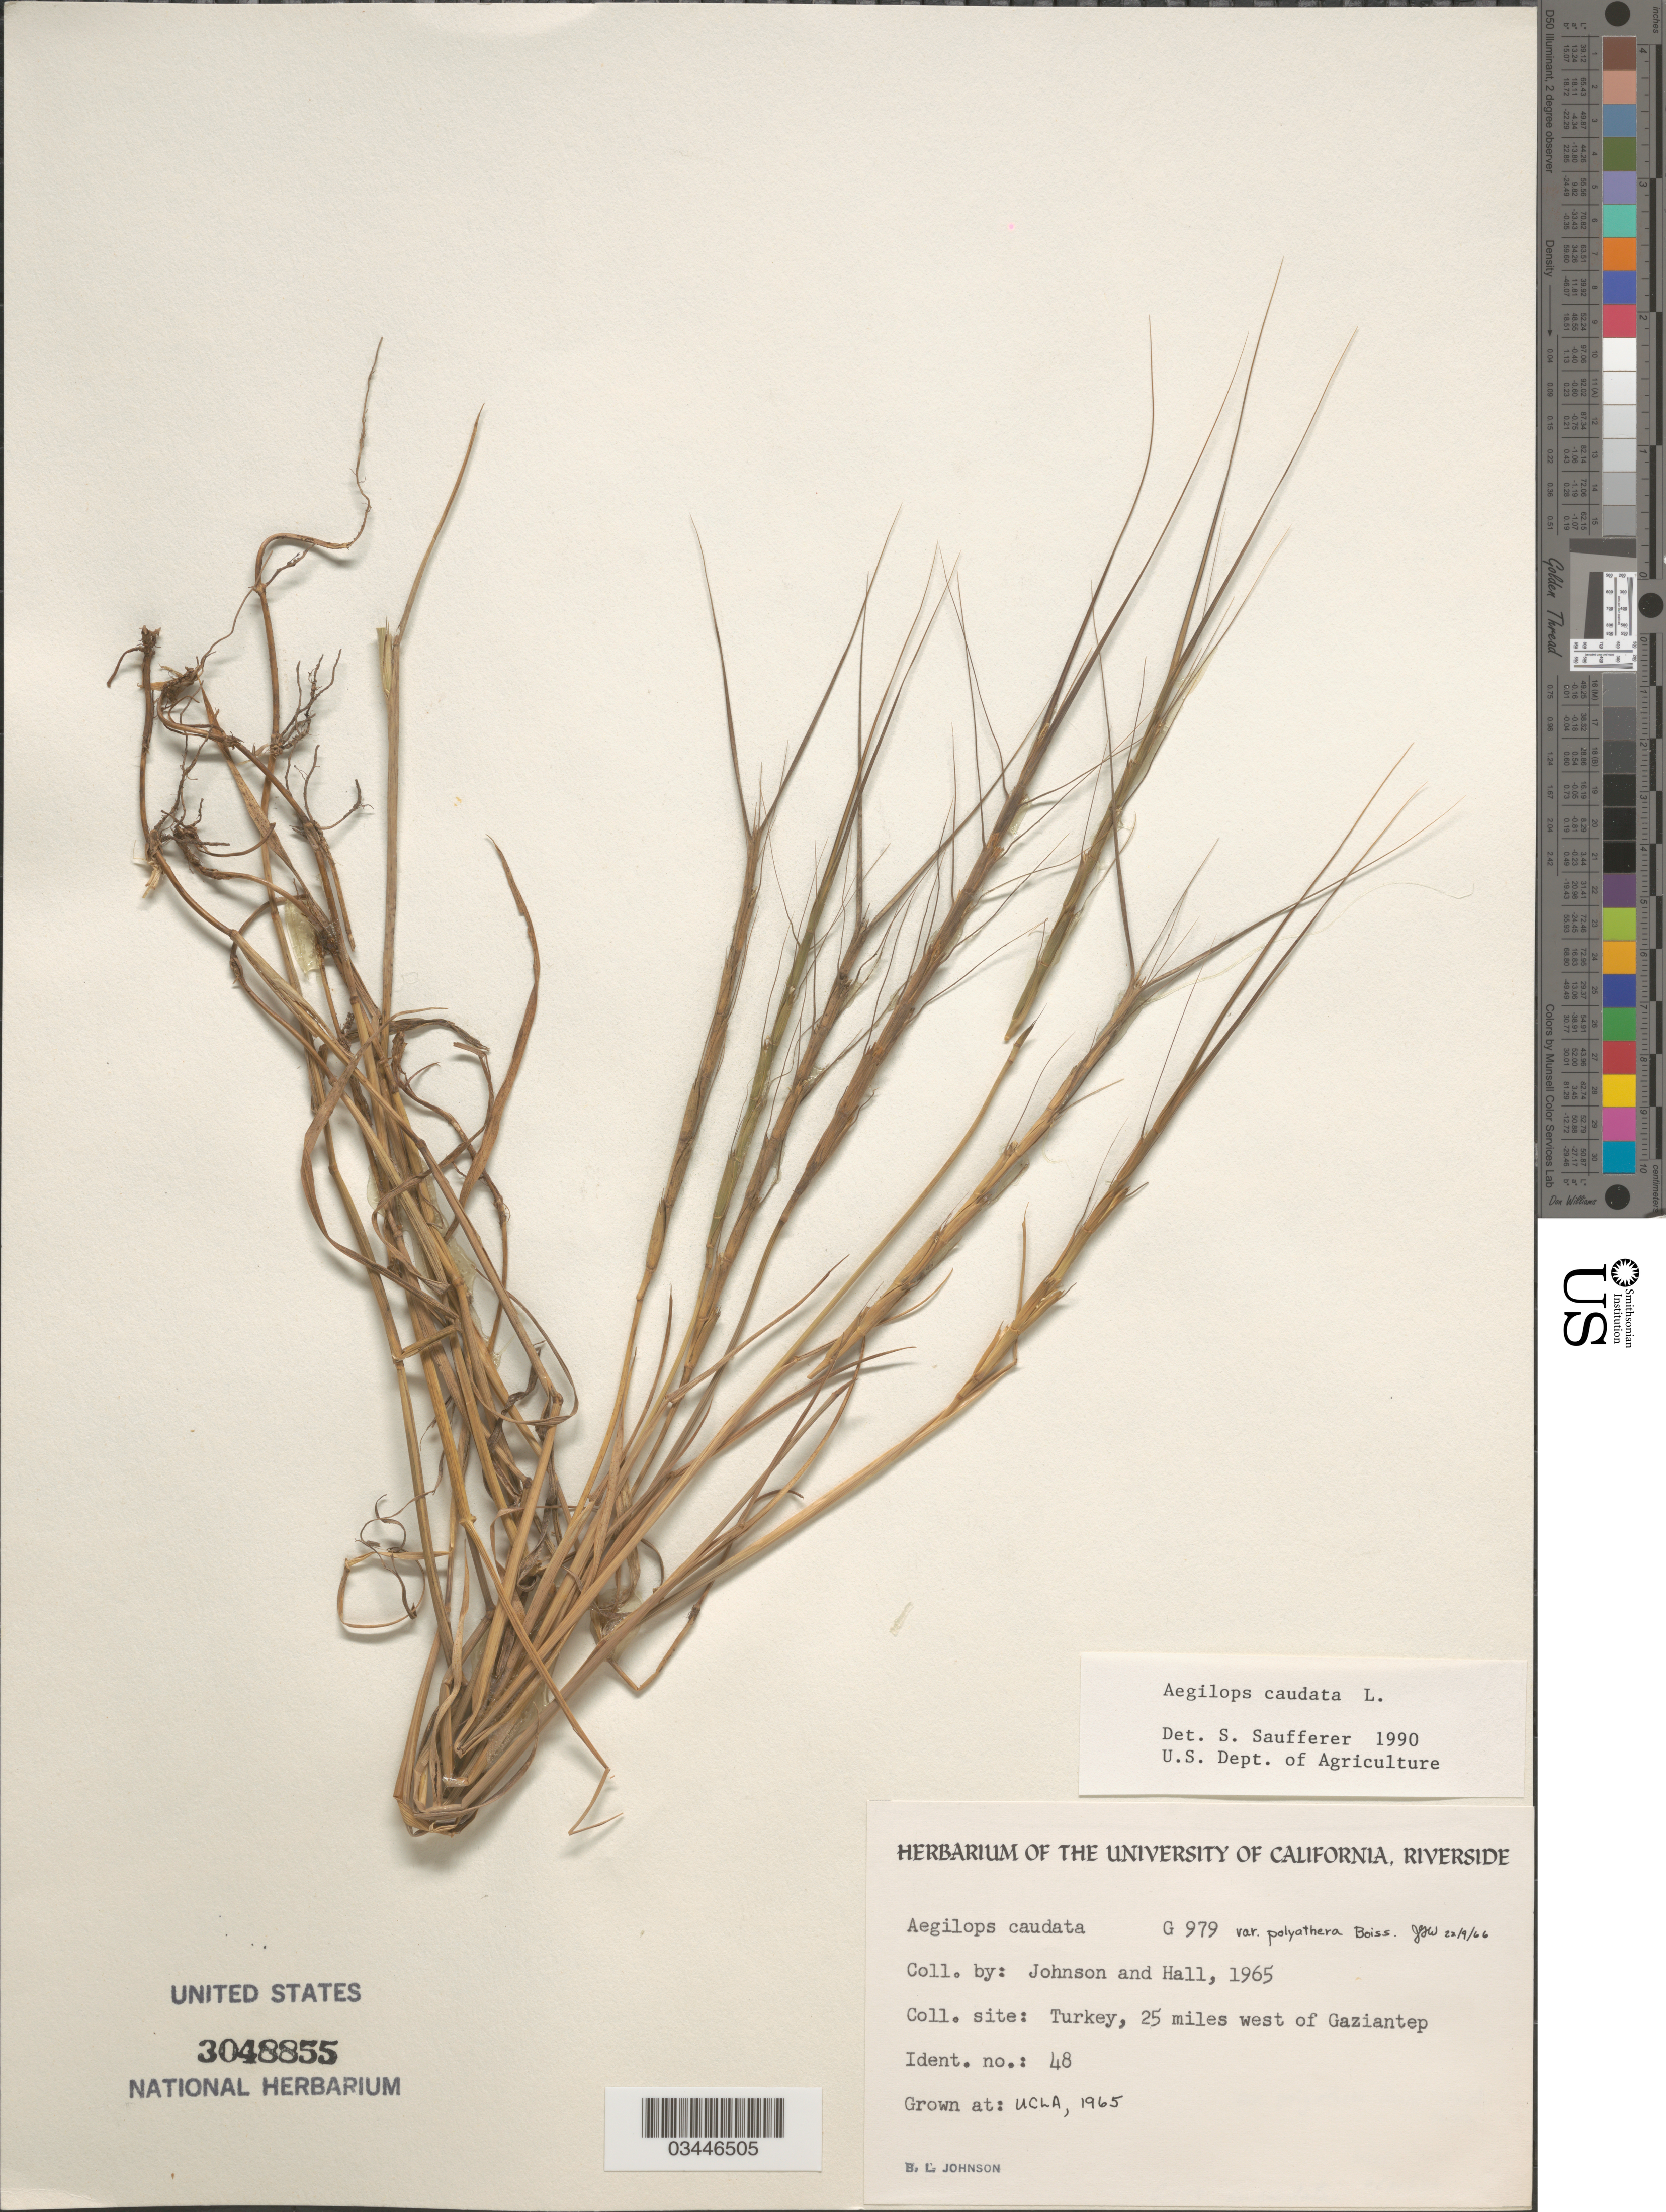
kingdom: Plantae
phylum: Tracheophyta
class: Liliopsida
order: Poales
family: Poaceae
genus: Aegilops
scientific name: Aegilops caudata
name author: L.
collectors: B. Johnson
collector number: G979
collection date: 1965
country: United States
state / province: California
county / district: Los Angeles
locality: UCLA.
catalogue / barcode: US 3048855